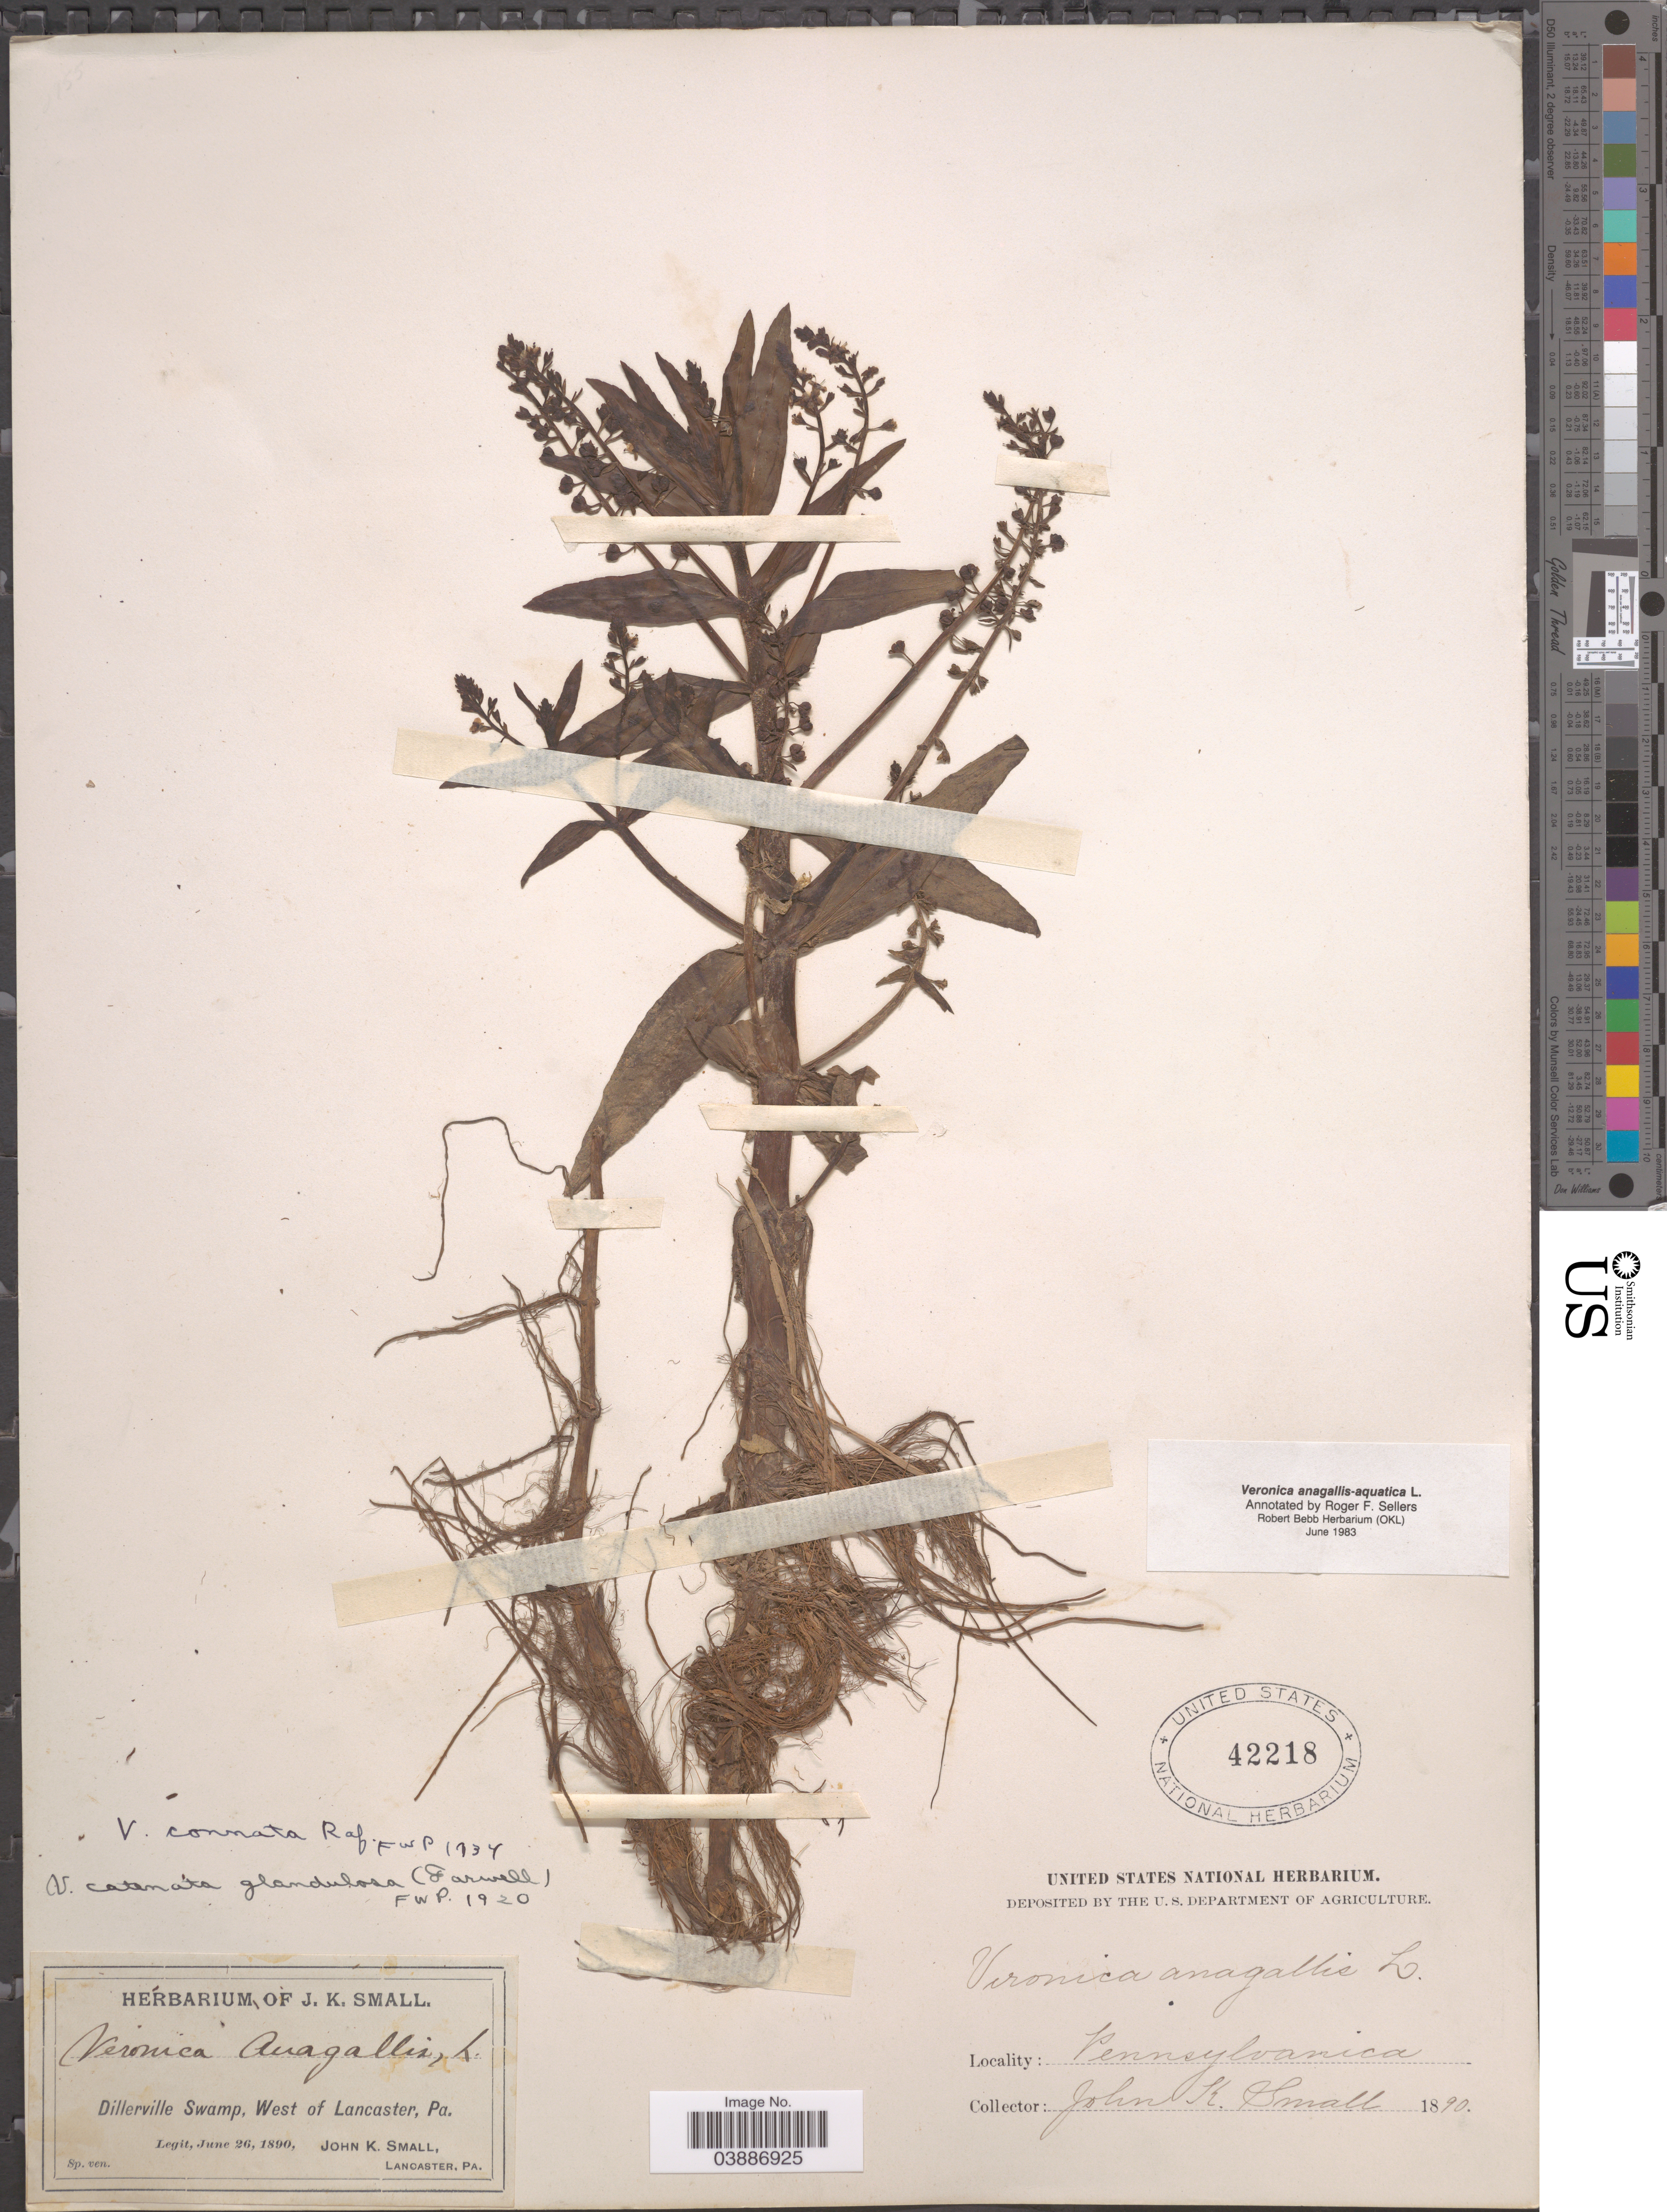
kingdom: Plantae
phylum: Tracheophyta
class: Magnoliopsida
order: Lamiales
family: Plantaginaceae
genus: Veronica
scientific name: Veronica anagallis-aquatica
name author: L.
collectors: J. K. Small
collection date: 1890-06-26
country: United States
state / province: Pennsylvania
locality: Dillerville Swamp, West of Lancaster.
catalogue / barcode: US 42218